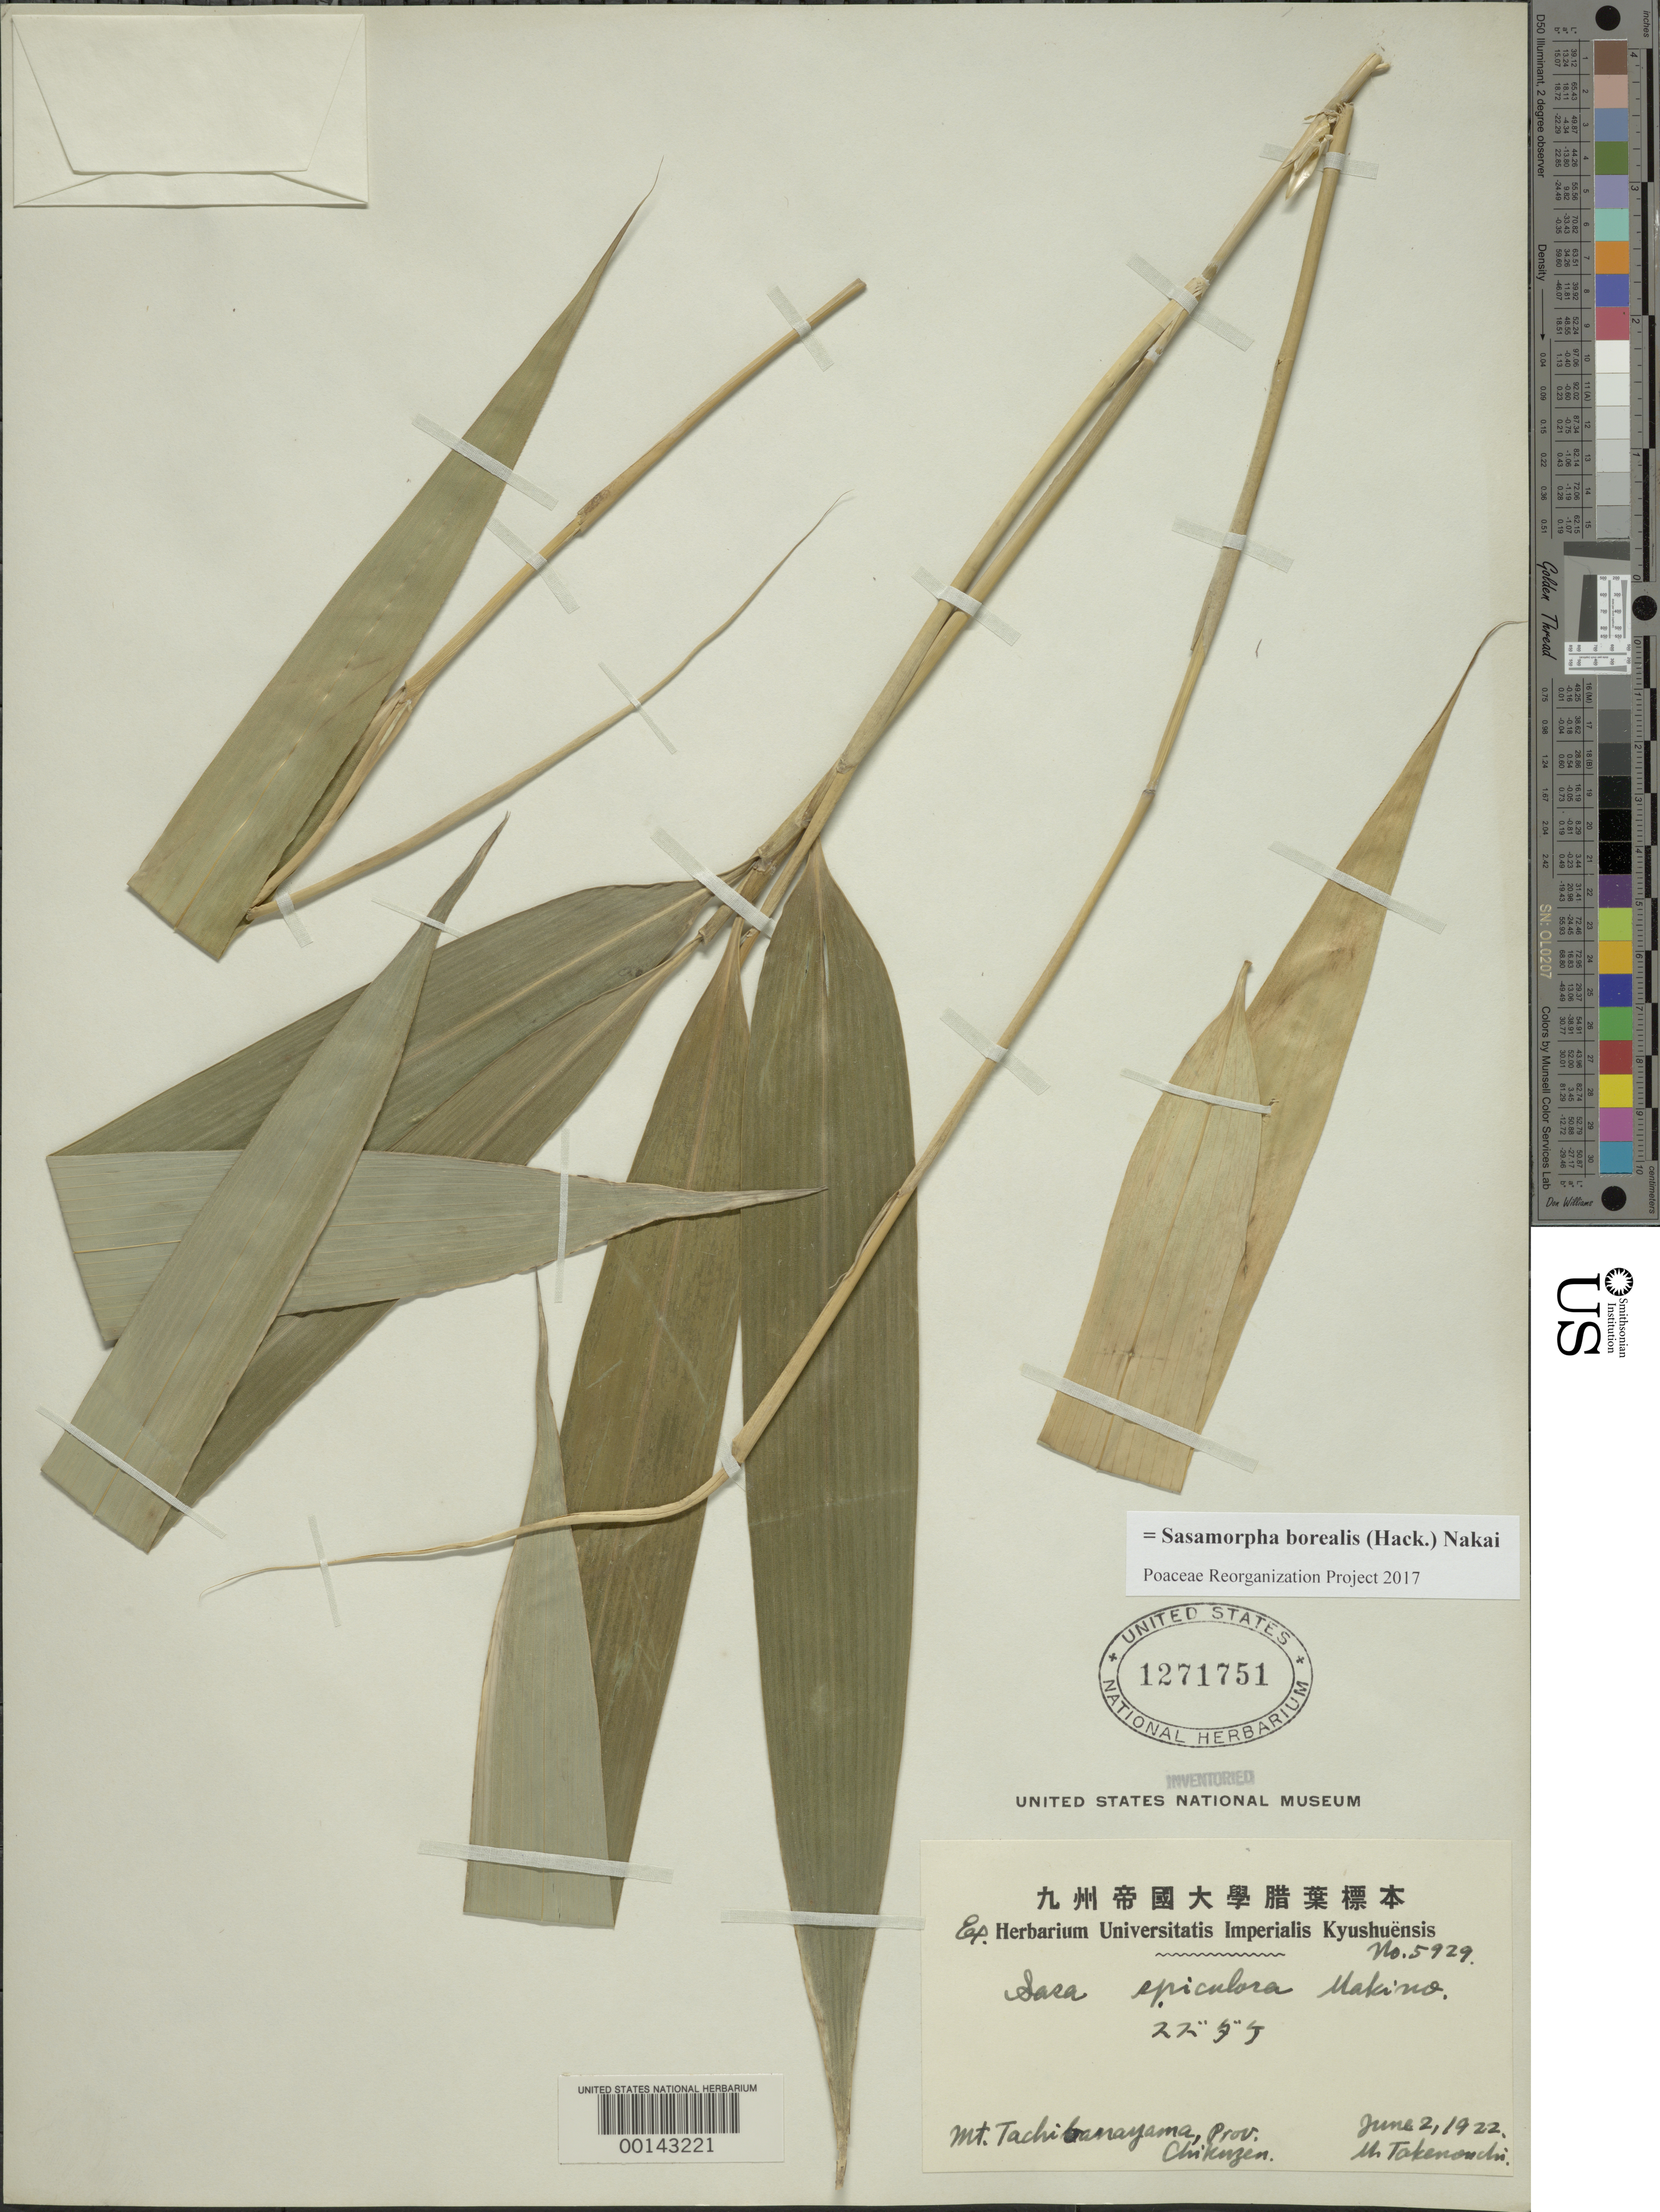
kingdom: Plantae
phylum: Tracheophyta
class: Liliopsida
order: Poales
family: Poaceae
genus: Sasamorpha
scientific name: Sasamorpha borealis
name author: (Hack.) Nakai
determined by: Poaceae Reorganization Project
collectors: M. Takenonchi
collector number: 5929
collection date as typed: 02 Jun 1922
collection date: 1922-06-02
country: Japan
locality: Chikuzen, mt. tachibanayama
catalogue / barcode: US 1271751